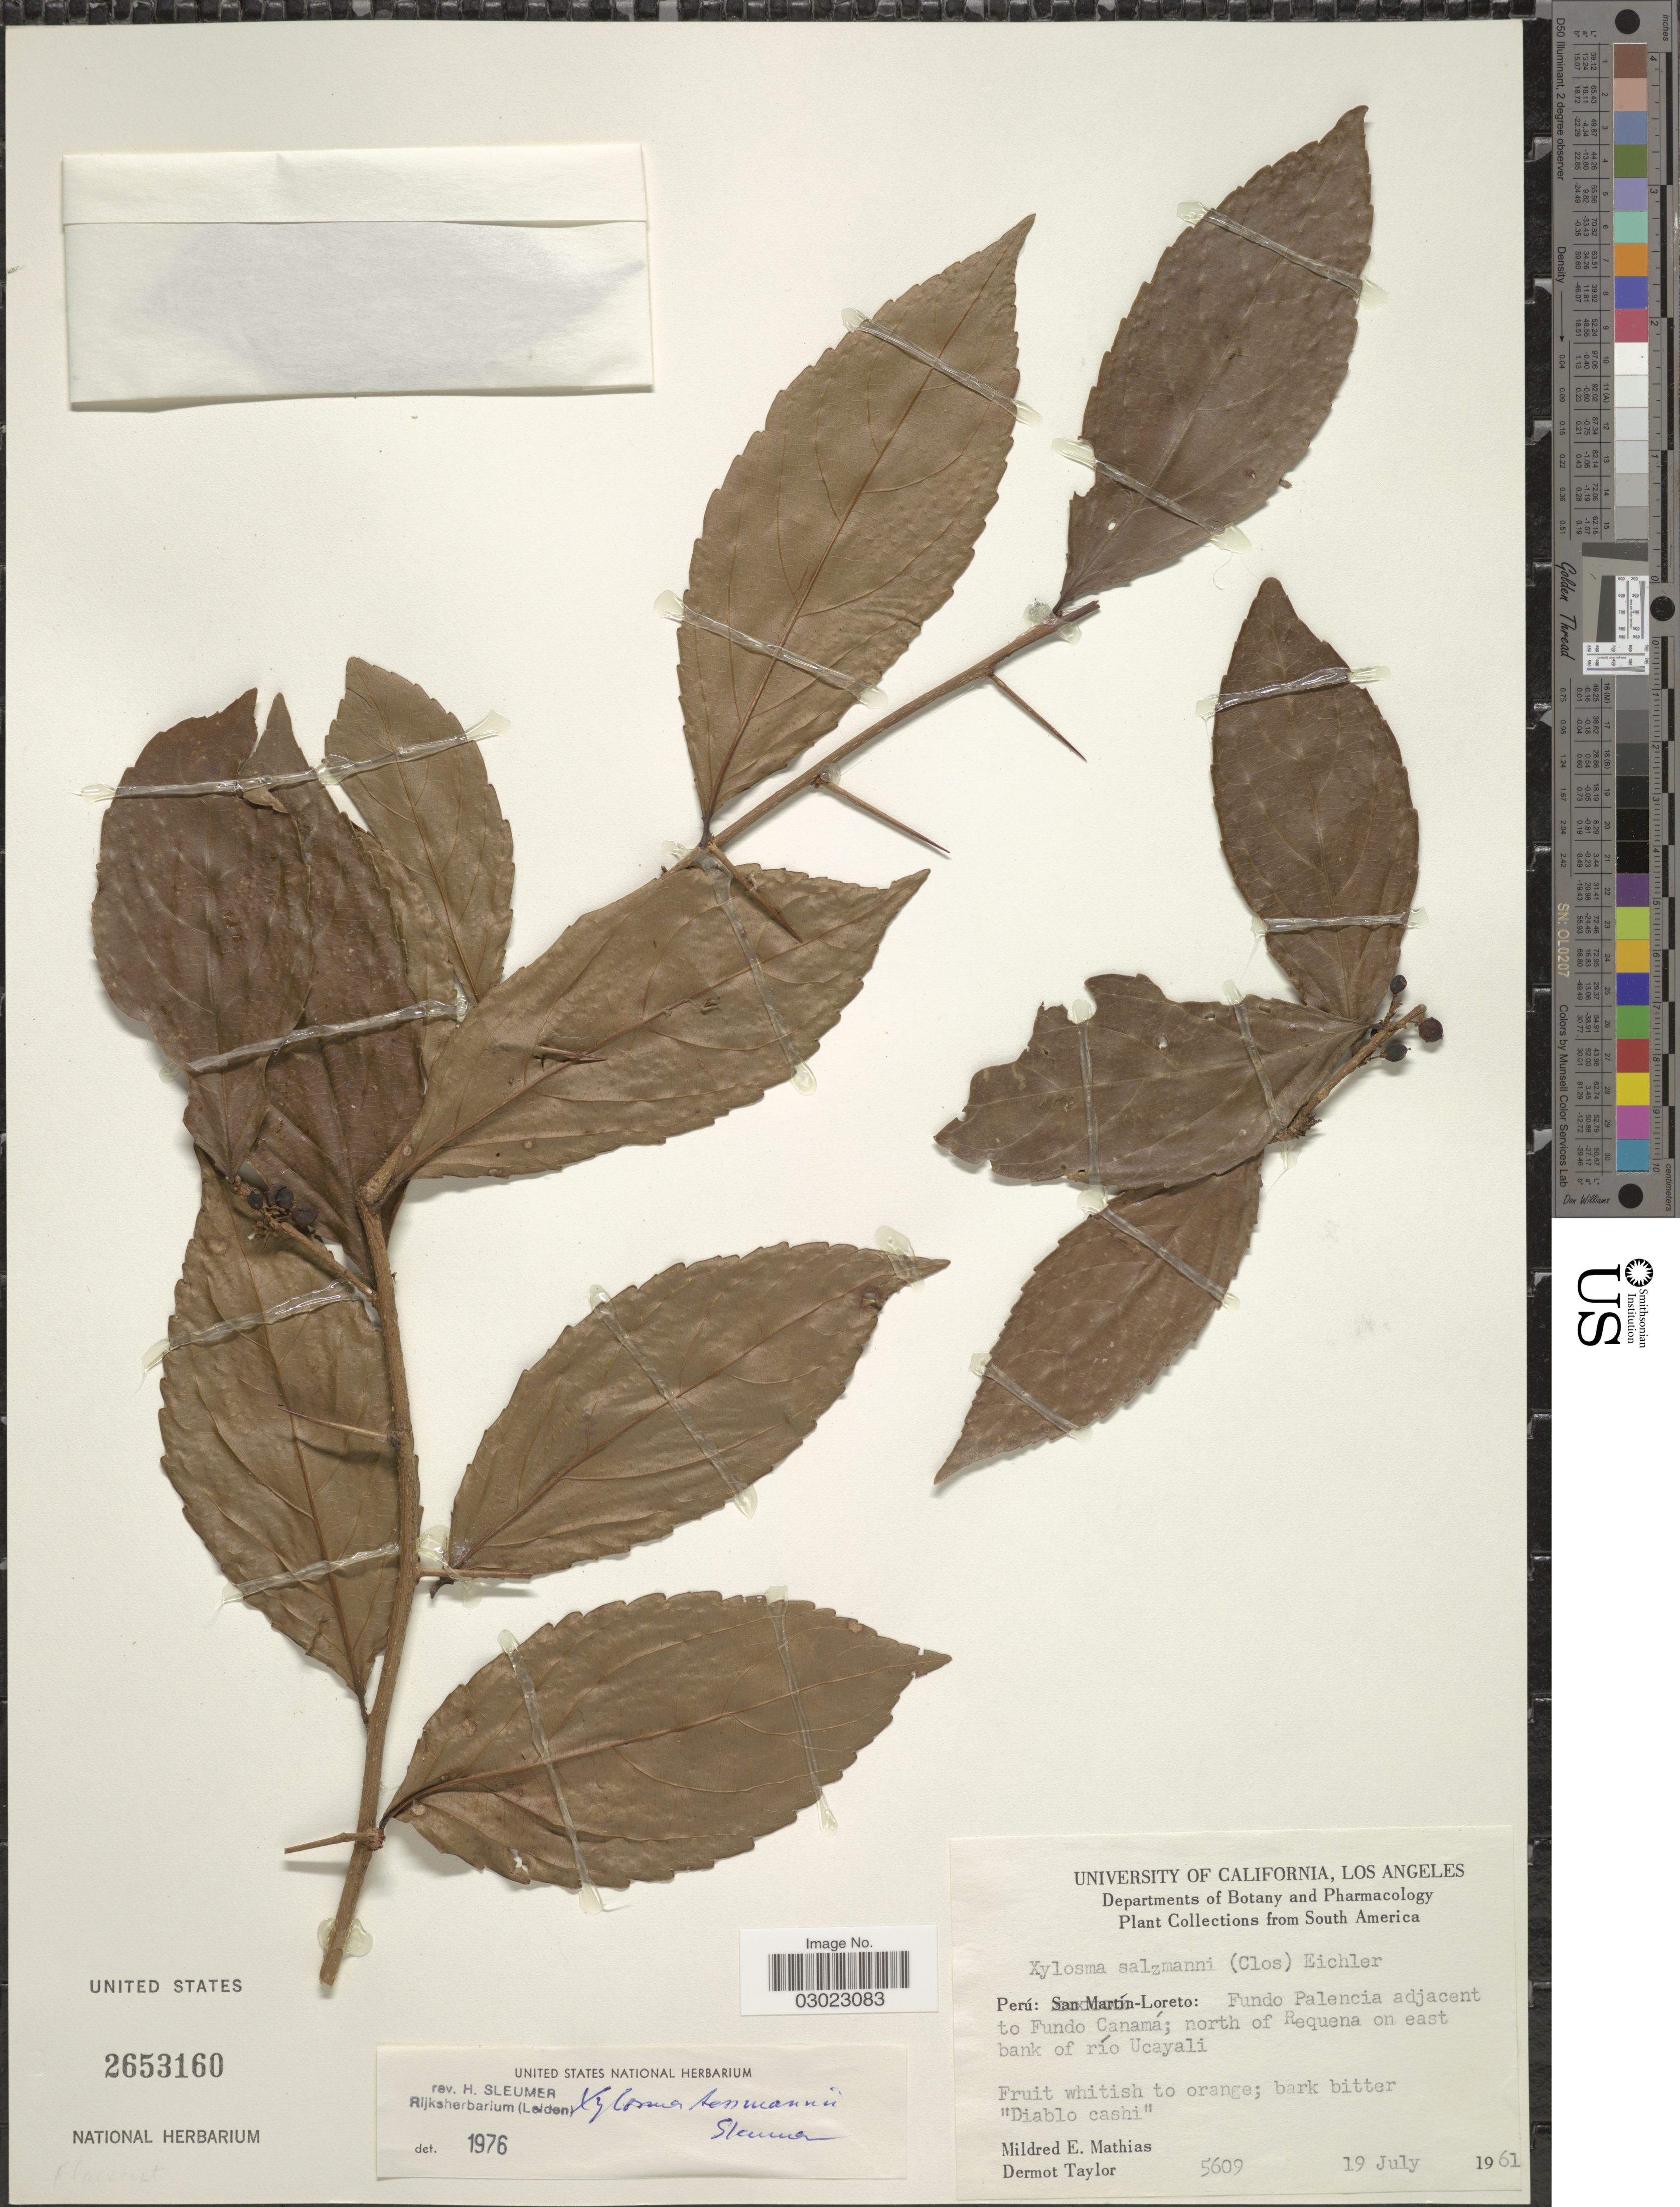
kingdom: Plantae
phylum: Tracheophyta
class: Magnoliopsida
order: Malpighiales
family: Salicaceae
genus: Xylosma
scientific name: Xylosma tessmannii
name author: Sleumer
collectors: M. E. Mathias & D. Taylor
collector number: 5609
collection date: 1961-07-19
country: Peru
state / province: Loreto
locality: Fundo Palencia adjacent to Fundo Canamá; north of Requena on east bank of río Ucayali.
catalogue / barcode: US 2653160